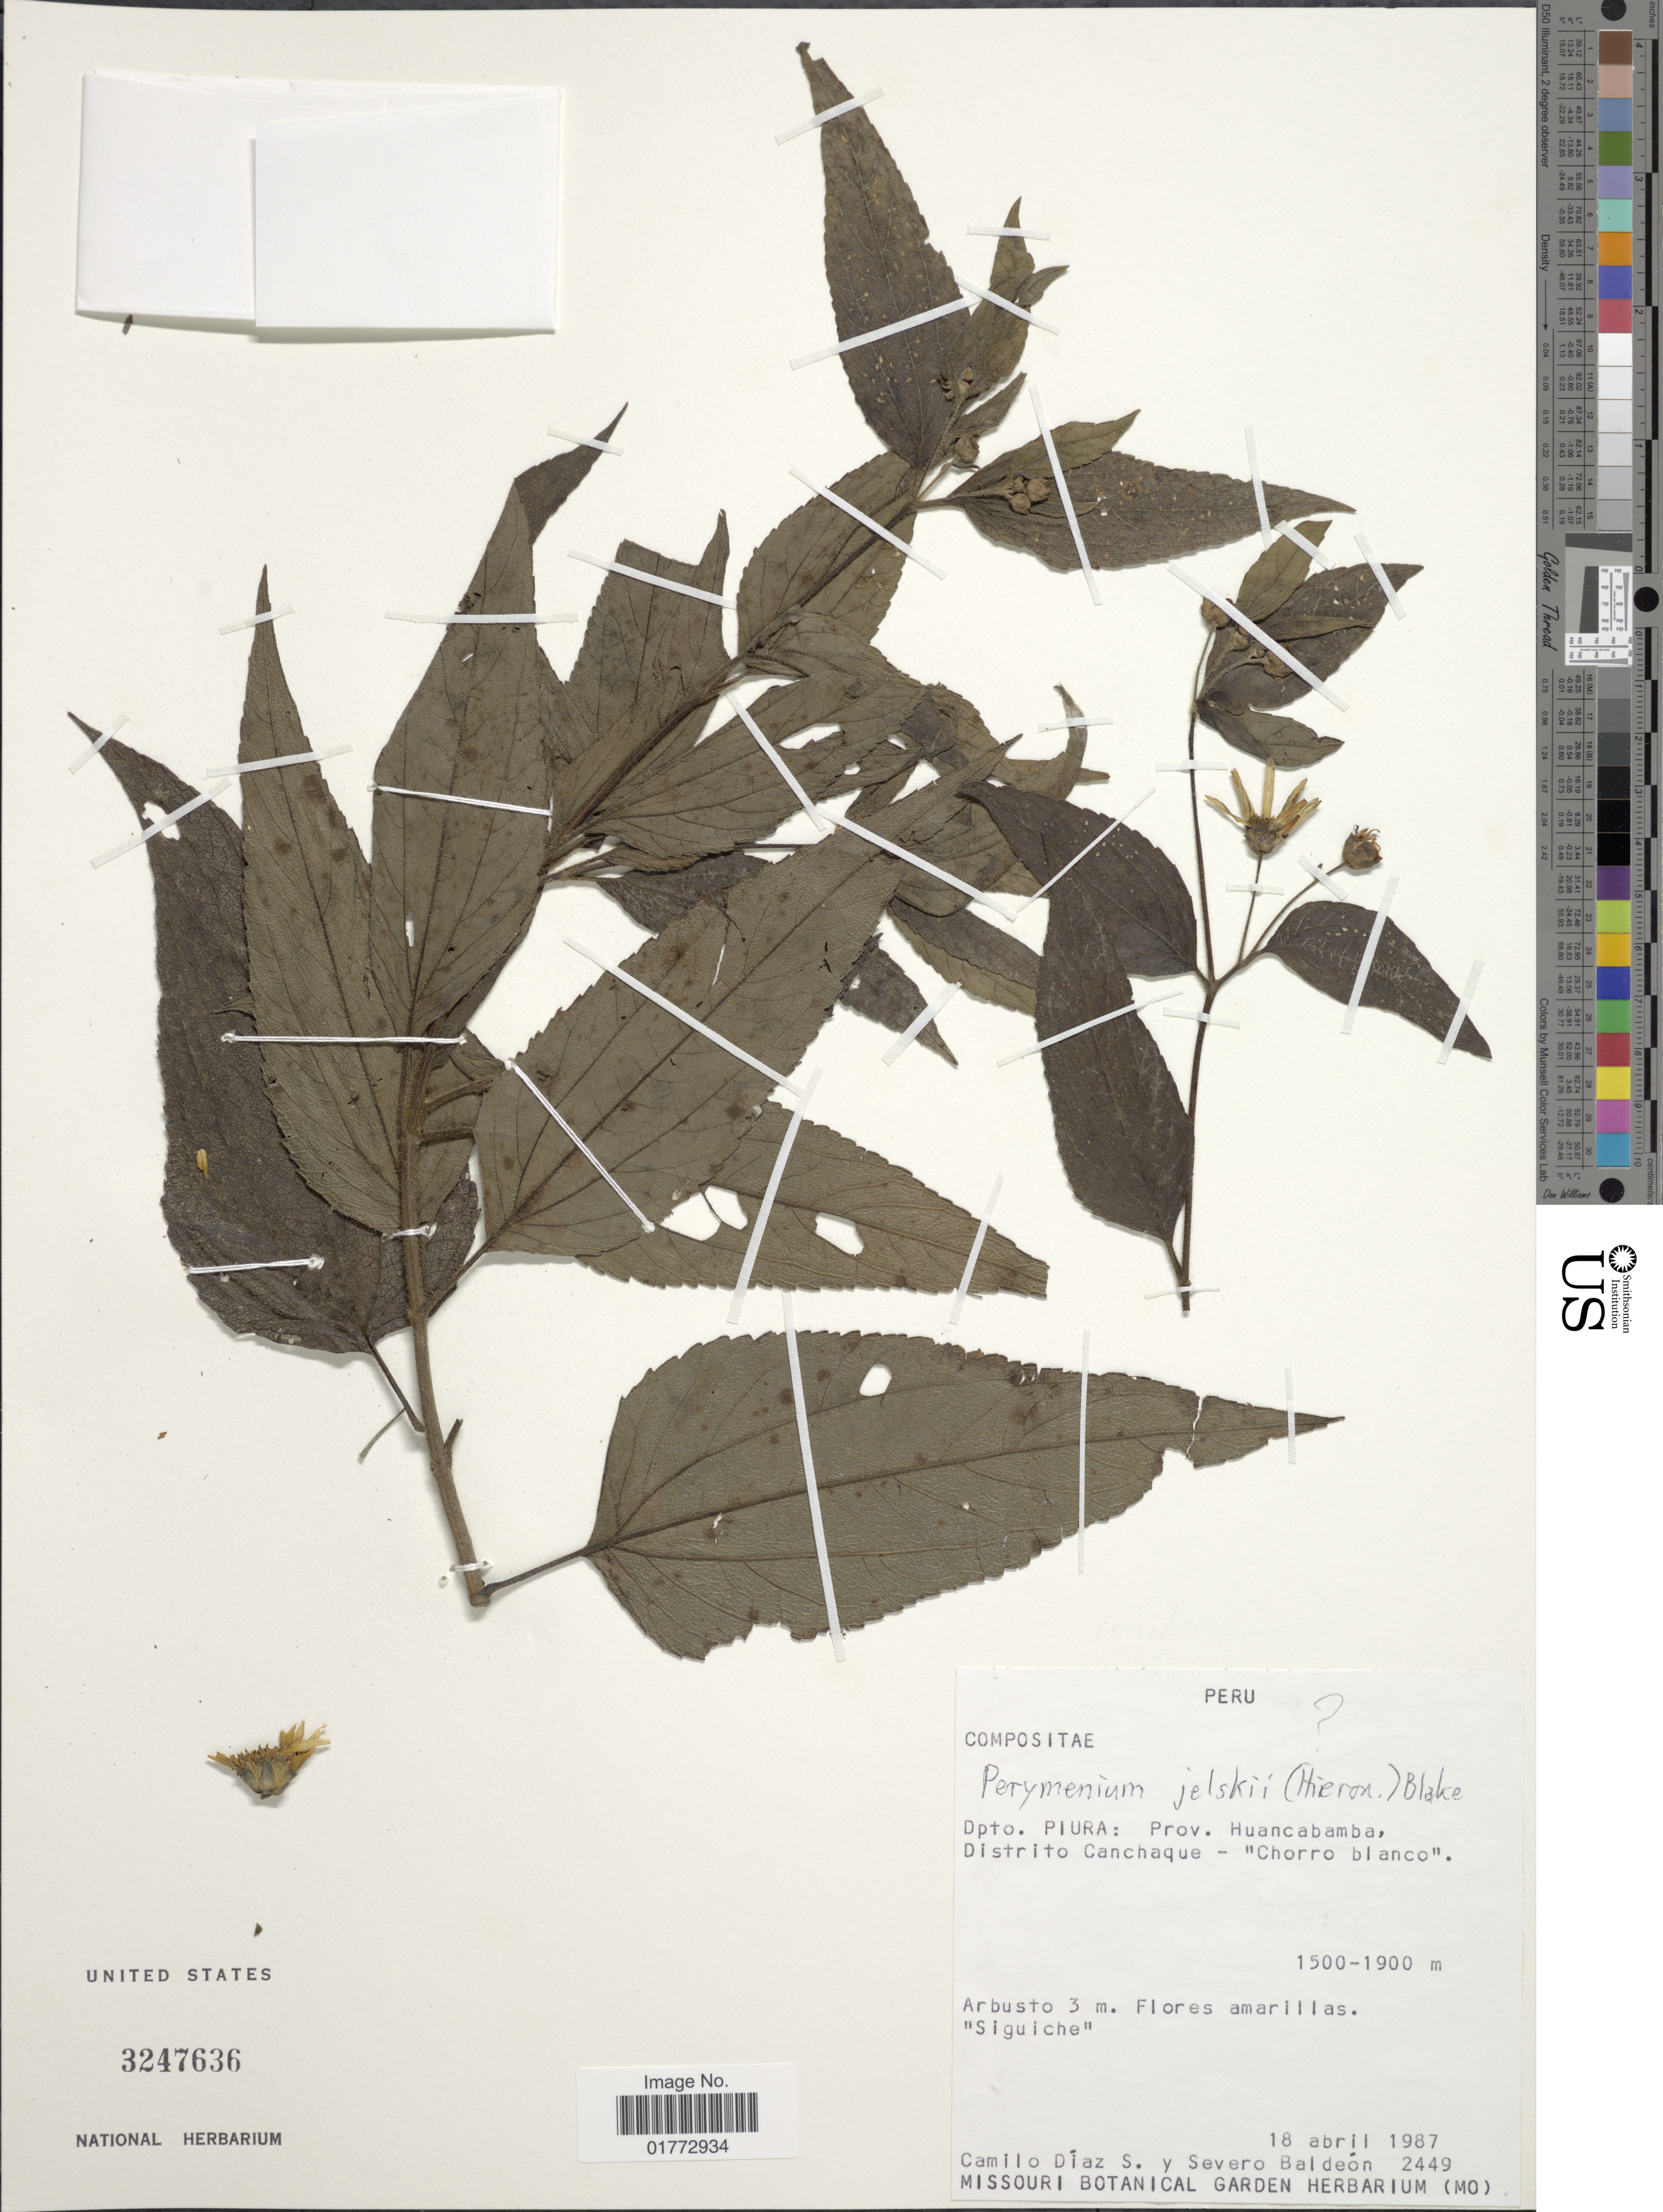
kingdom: Plantae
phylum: Tracheophyta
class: Magnoliopsida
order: Asterales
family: Asteraceae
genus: Perymenium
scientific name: Perymenium sp.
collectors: C. Díaz & S. Baldeón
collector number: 2449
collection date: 1987-04-18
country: Peru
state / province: Piura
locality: Prov. Huancabamba, Distrito Canchaque - "Chorro blanco"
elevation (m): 1500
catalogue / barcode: US 3247636